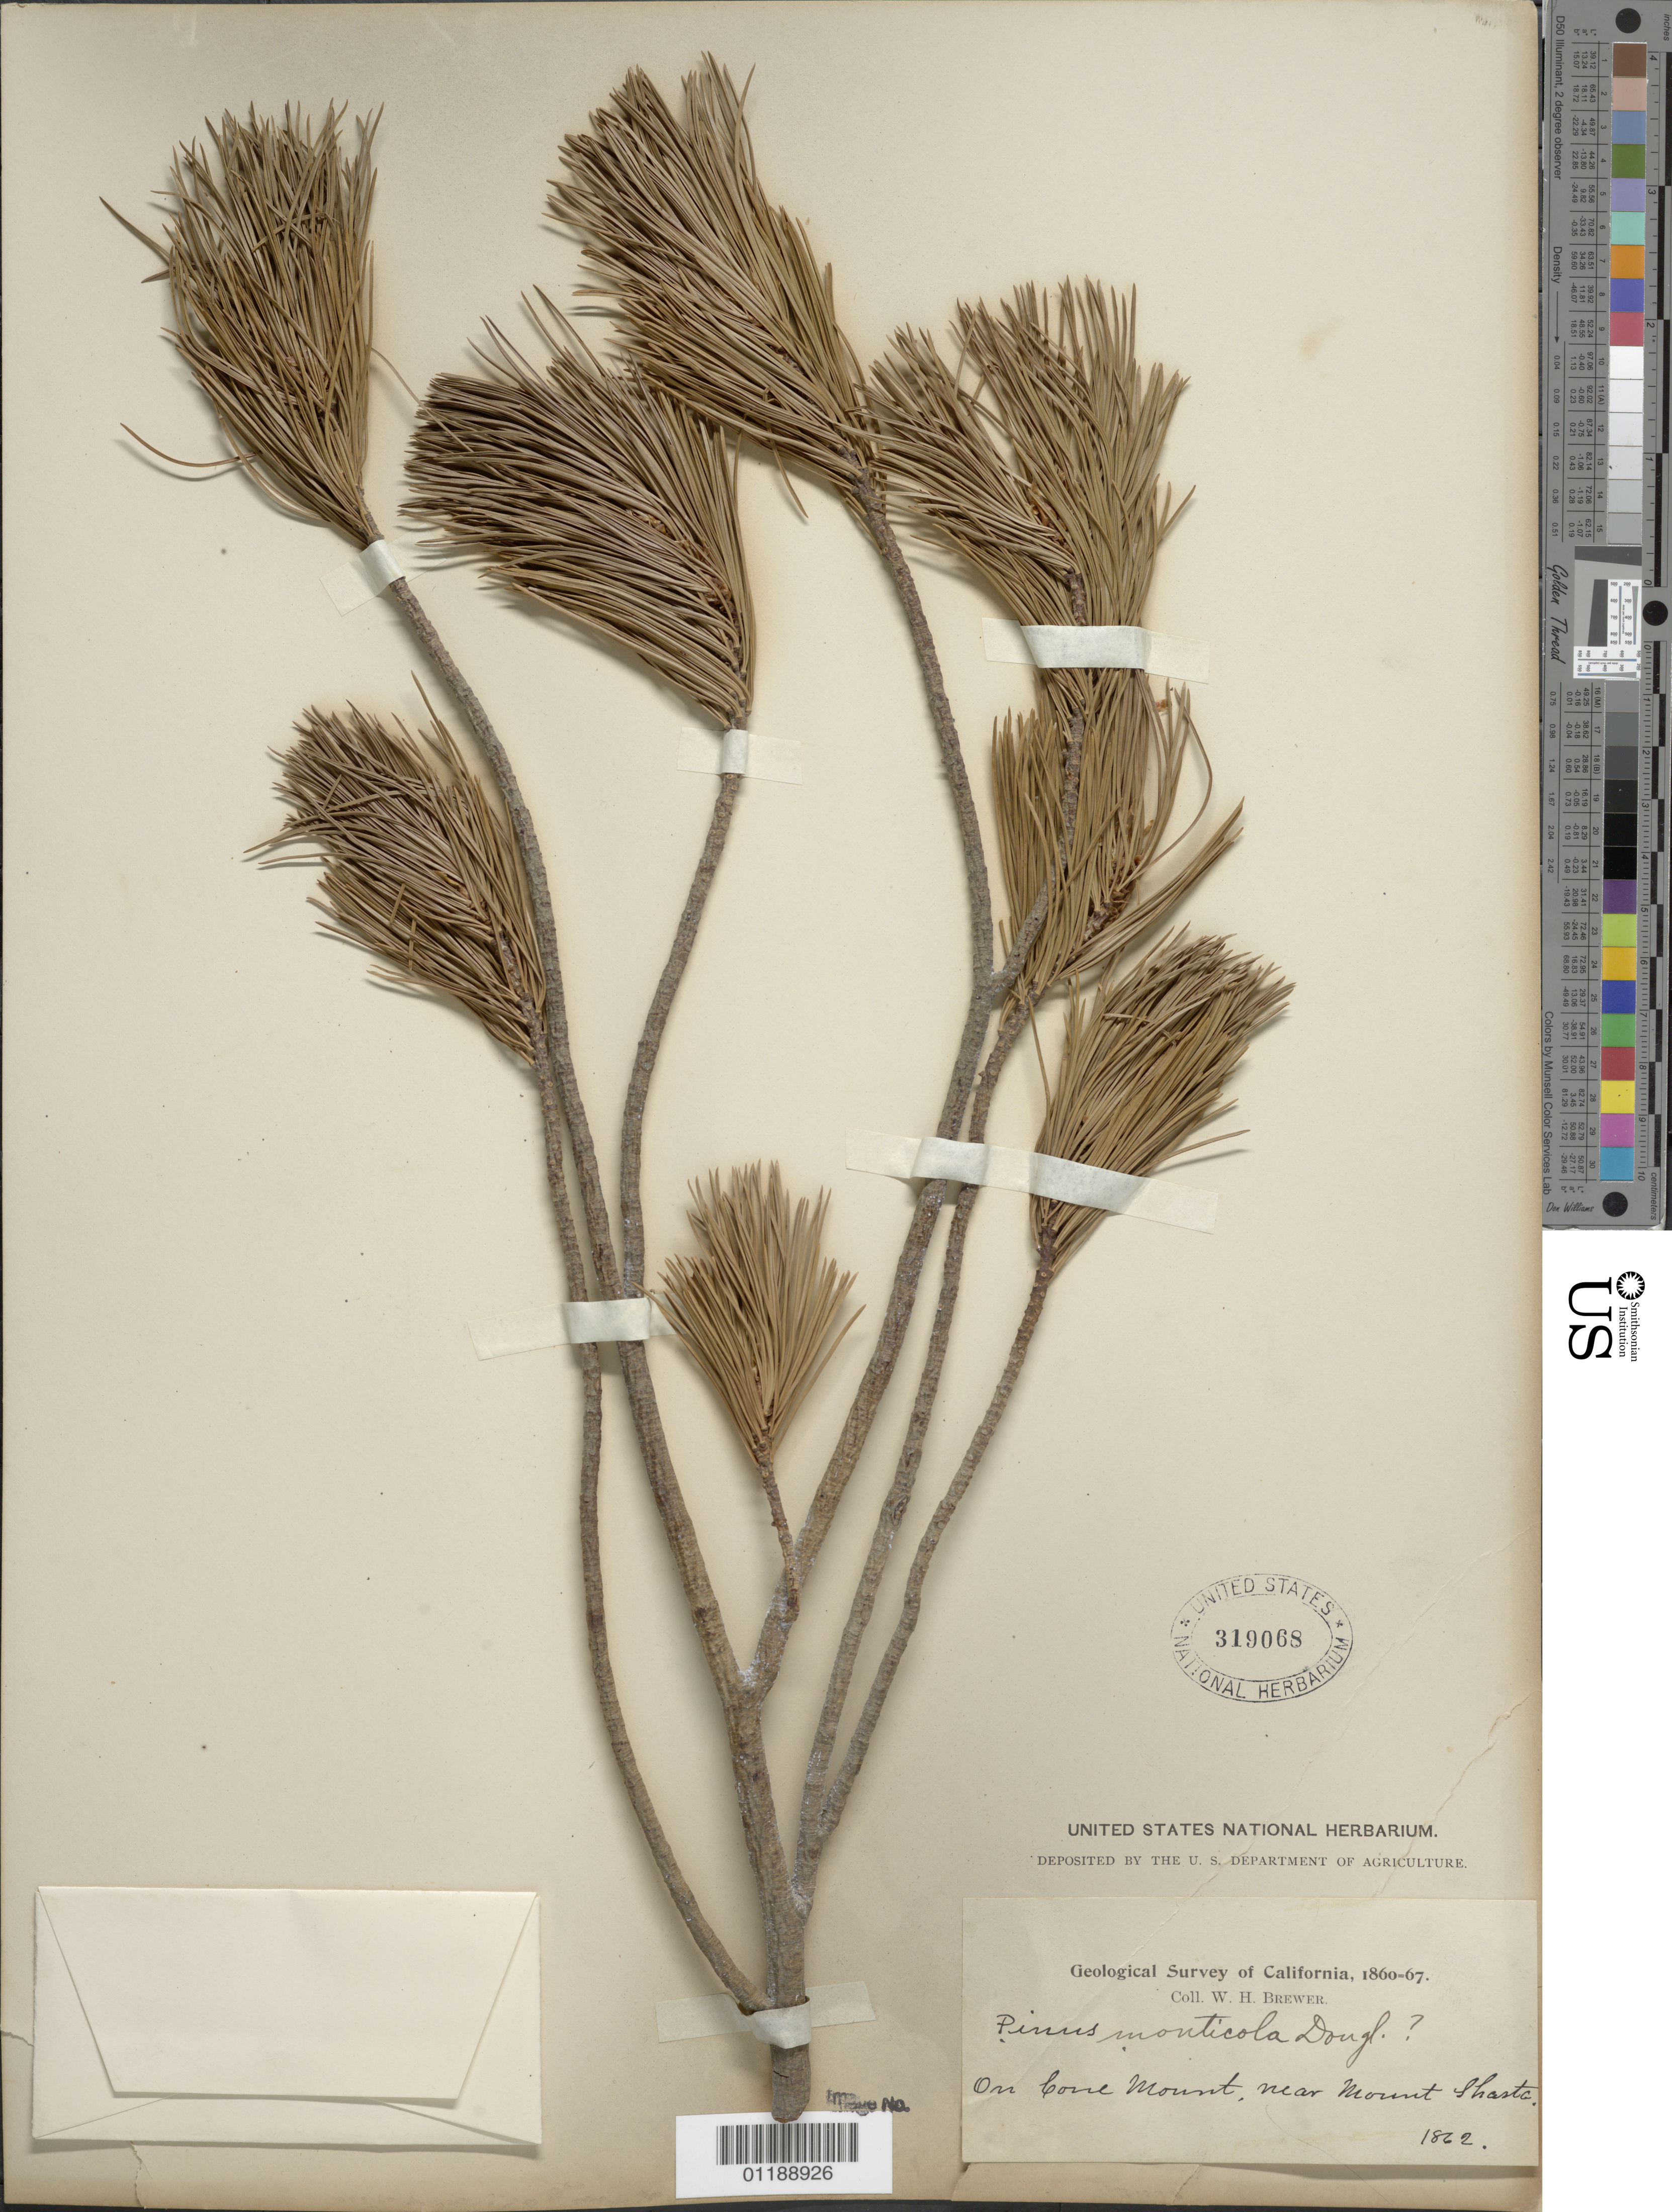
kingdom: Plantae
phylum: Tracheophyta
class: Pinopsida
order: Pinales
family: Pinaceae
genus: Pinus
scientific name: Pinus monticola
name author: Douglas ex D. Don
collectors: W. H. Brewer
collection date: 1862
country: United States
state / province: California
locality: On Cone Mount, near Mt. Shasta.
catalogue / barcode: US 319068